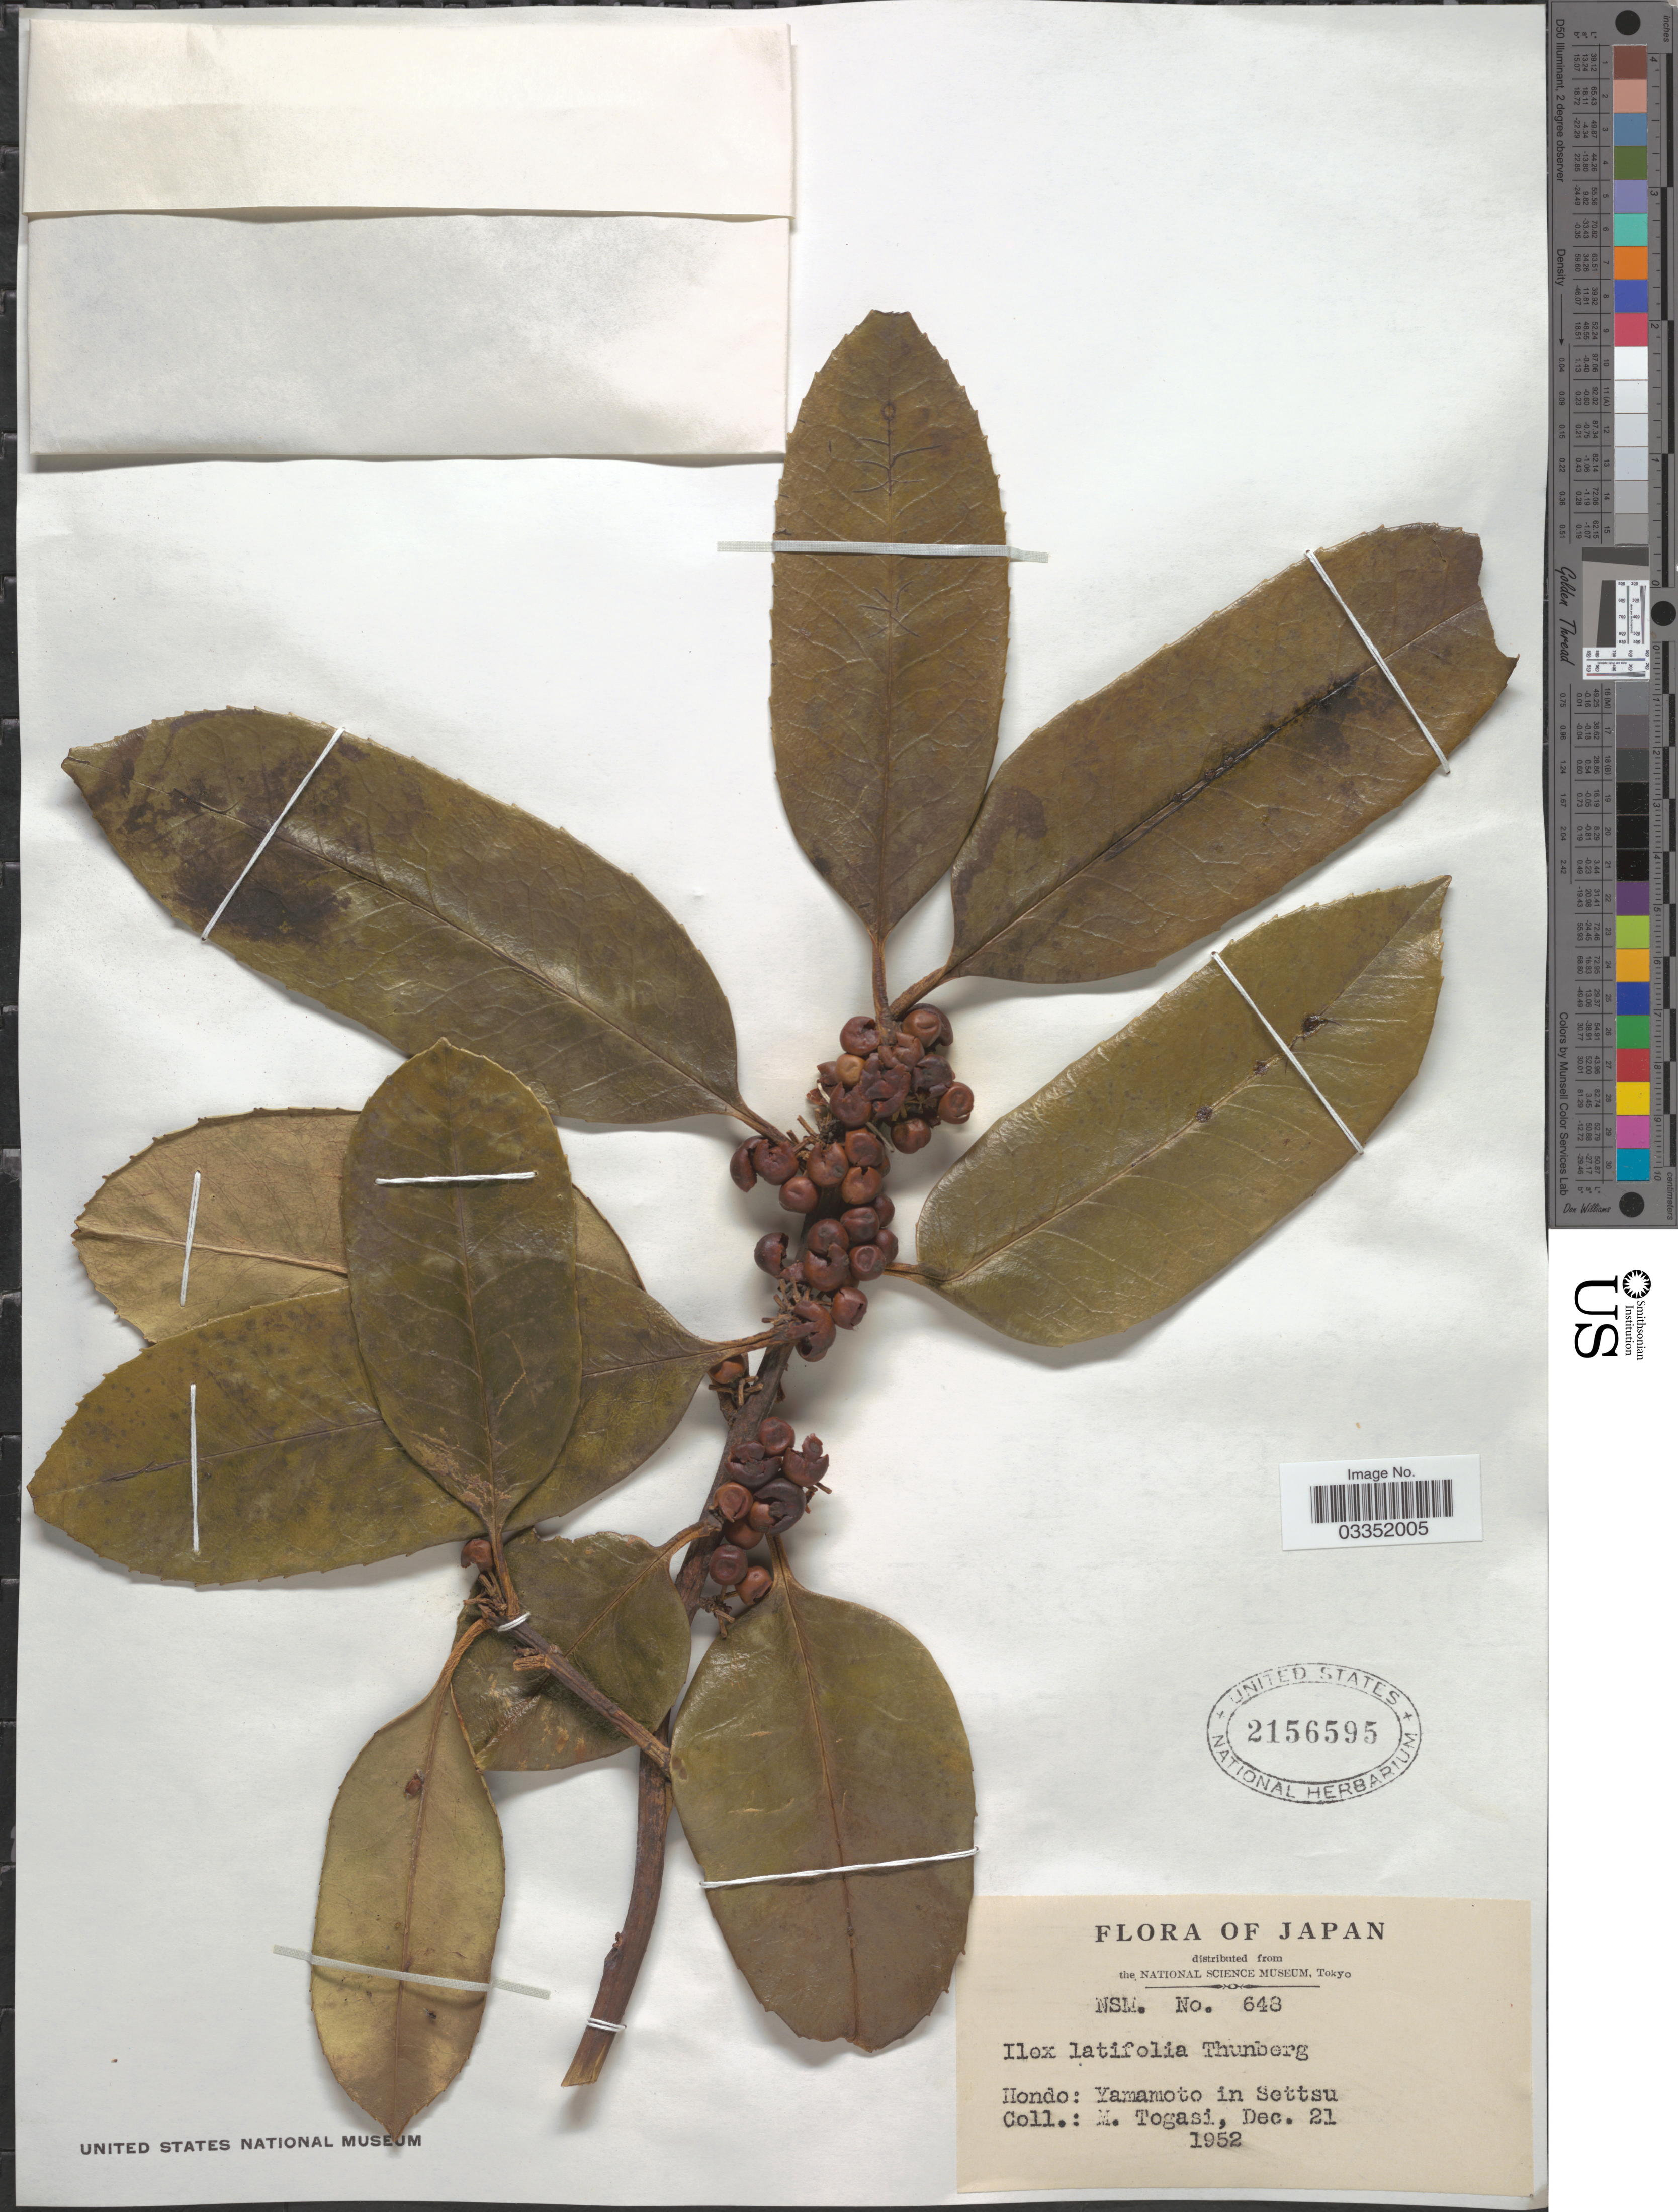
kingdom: Plantae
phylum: Tracheophyta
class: Magnoliopsida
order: Aquifoliales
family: Aquifoliaceae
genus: Ilex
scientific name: Ilex latifolia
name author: Thunb.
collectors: M. Togasi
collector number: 648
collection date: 1952-12-21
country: Japan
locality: Hondo: Yamamoto in Settsu.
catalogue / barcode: US 2156595